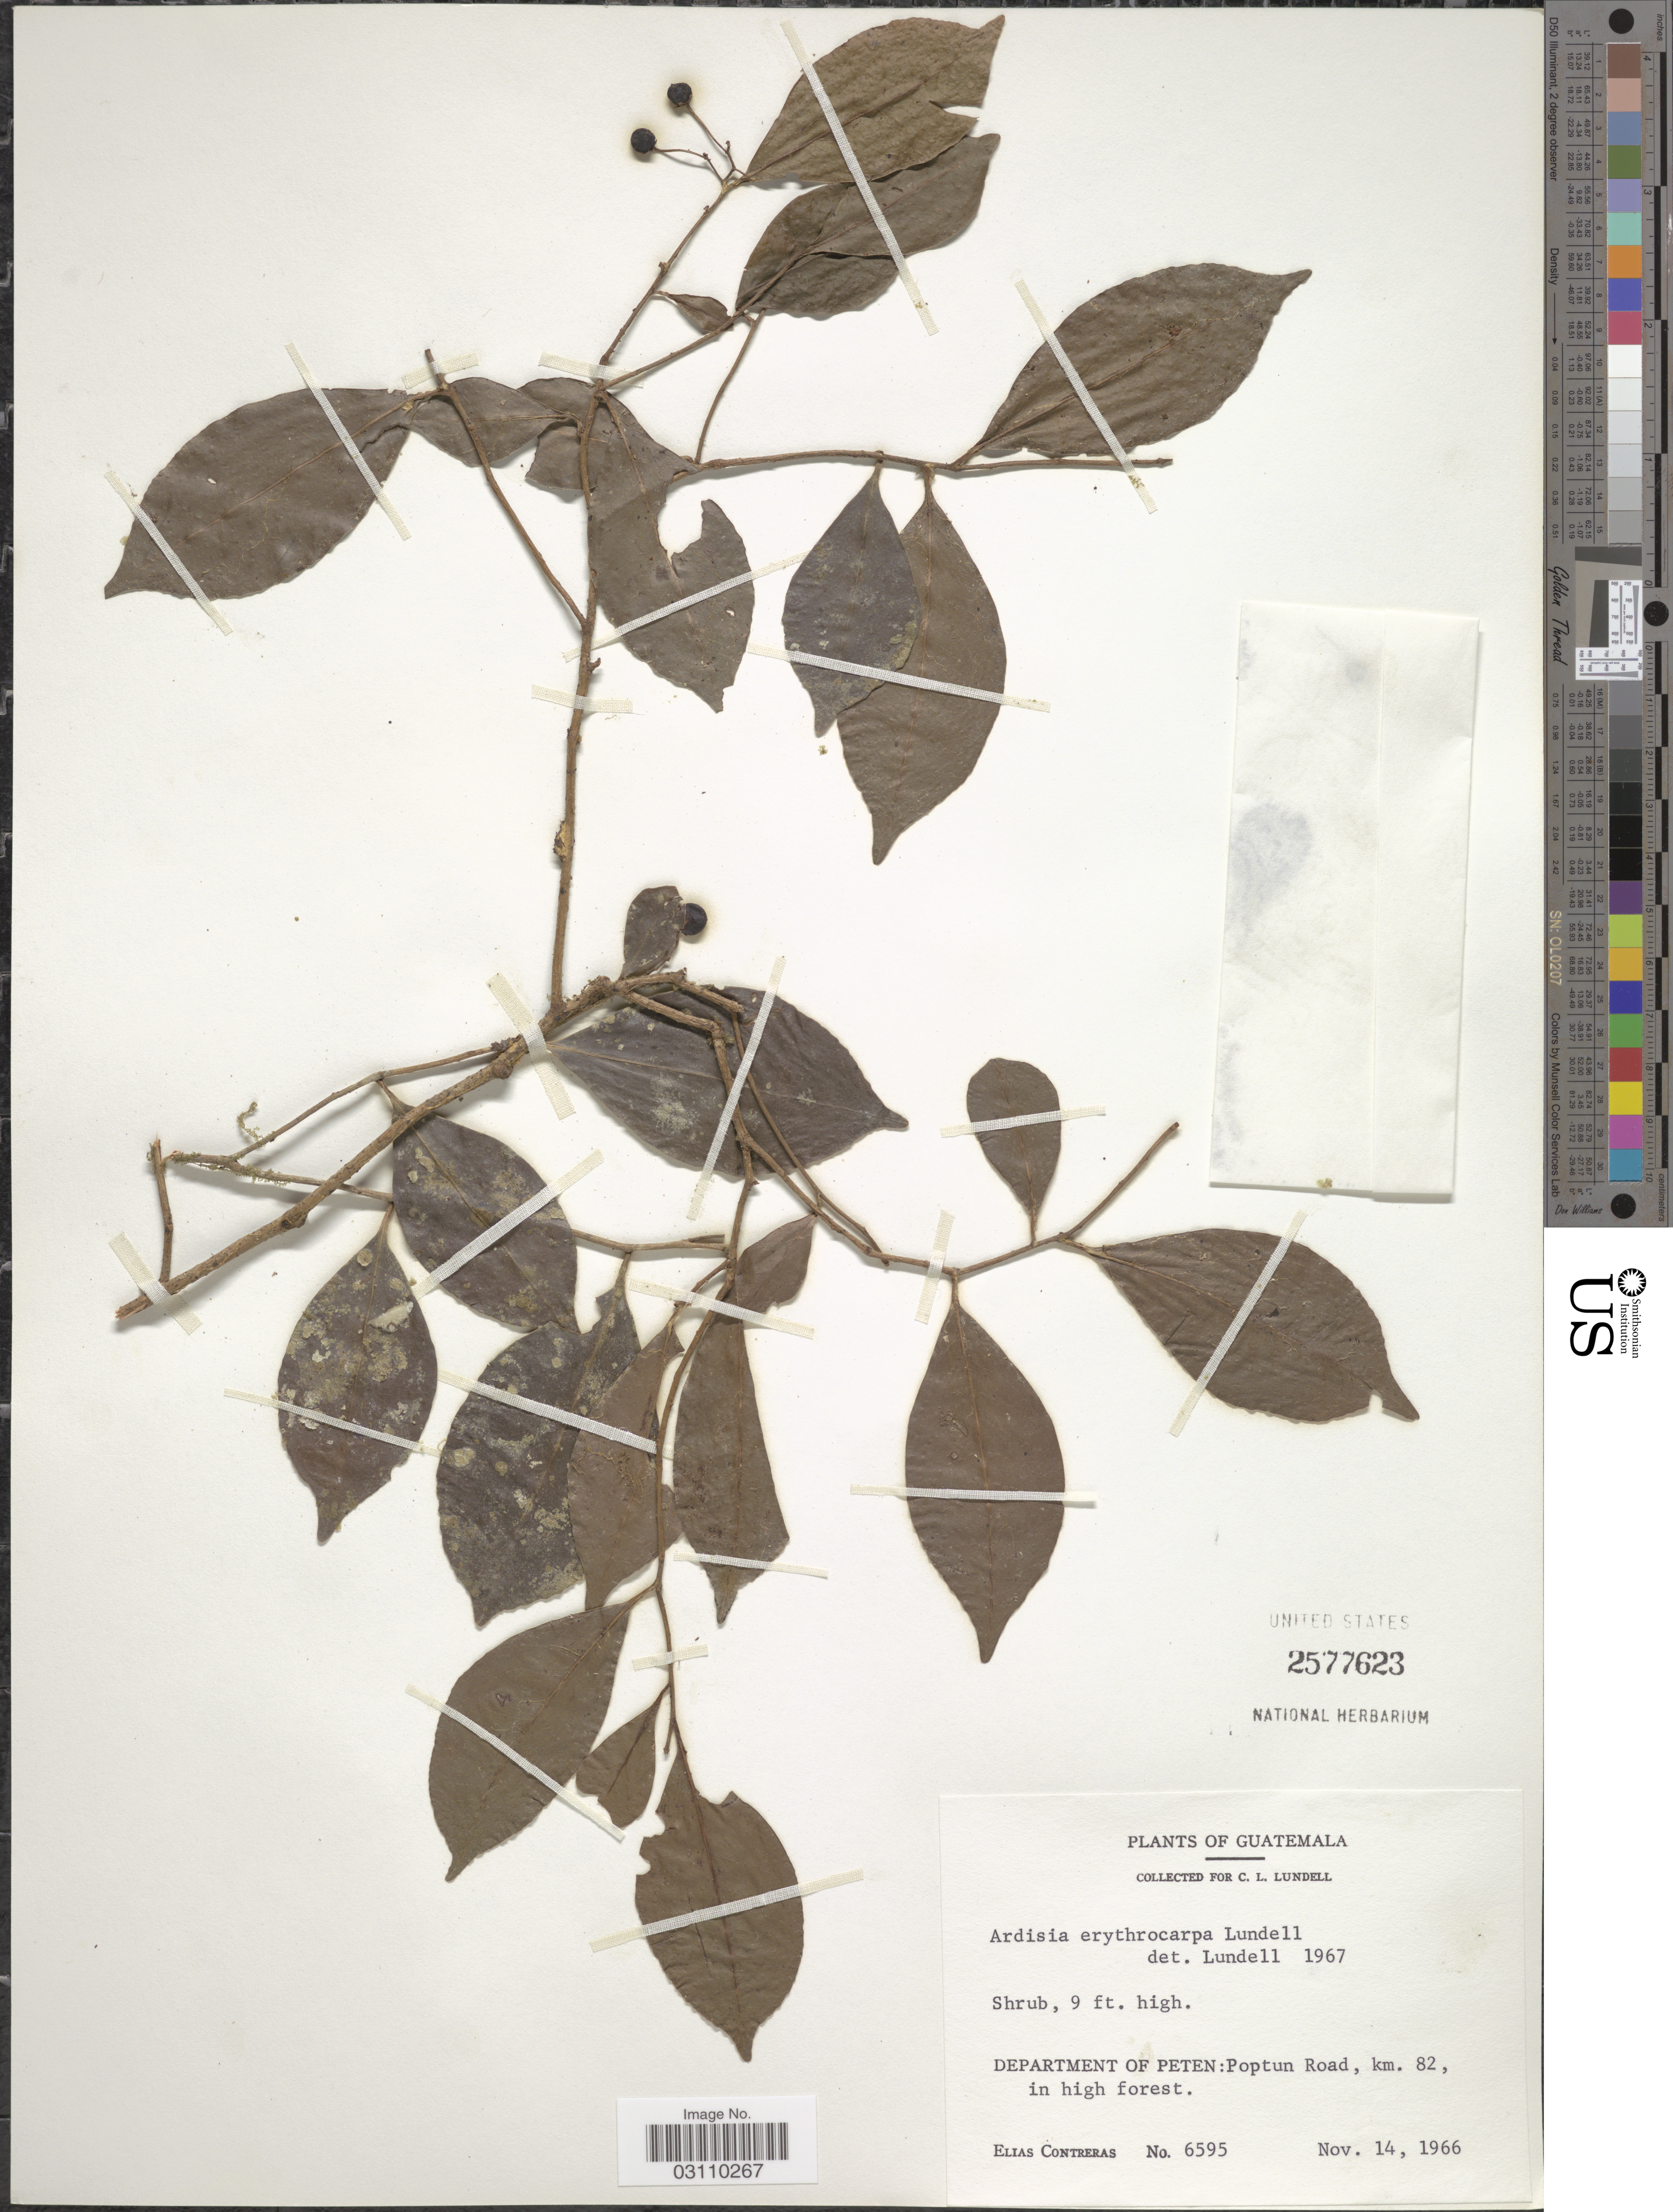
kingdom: Plantae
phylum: Tracheophyta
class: Magnoliopsida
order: Ericales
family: Primulaceae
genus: Ardisia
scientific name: Ardisia erythrocarpa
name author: Lundell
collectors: E. Contreras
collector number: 6595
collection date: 1966-11-14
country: Guatemala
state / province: El Petén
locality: Department of Peten: Poptun Road, km. 82, in high forest.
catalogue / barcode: US 2577623